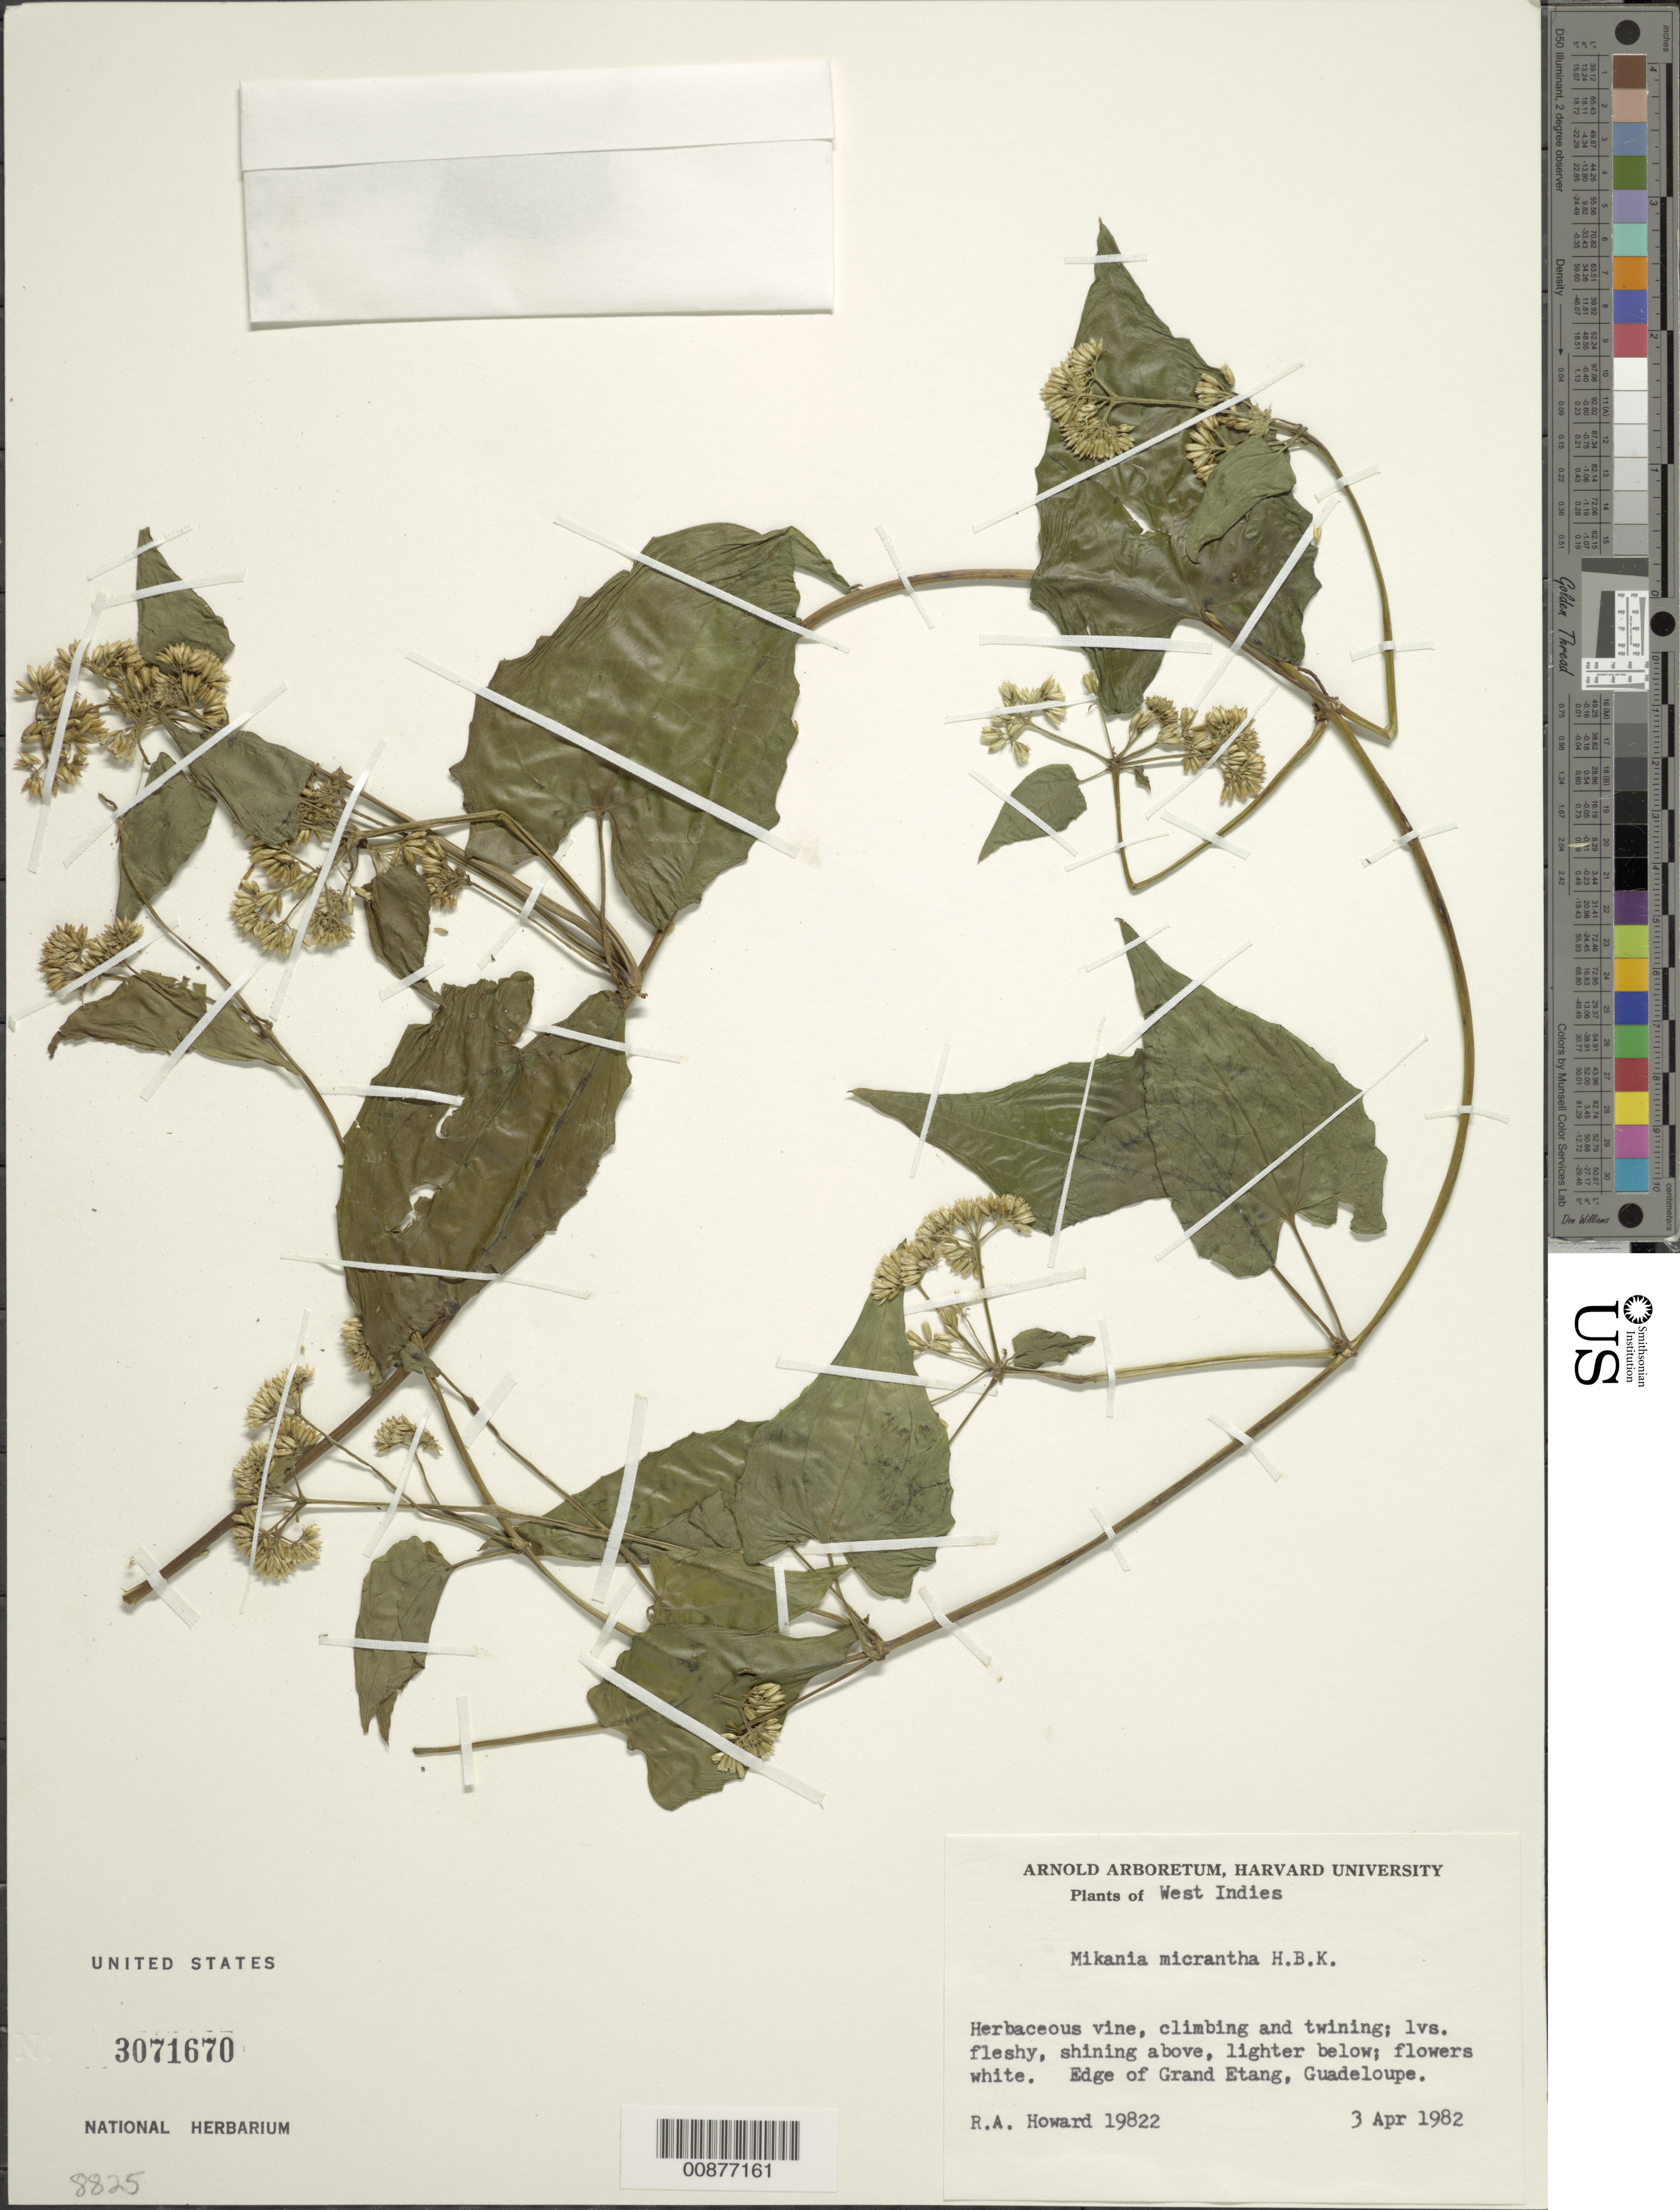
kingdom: Plantae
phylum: Tracheophyta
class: Magnoliopsida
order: Asterales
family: Asteraceae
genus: Mikania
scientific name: Mikania micrantha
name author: Kunth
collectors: R. A. Howard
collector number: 19822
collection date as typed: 03 Apr 1982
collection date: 1982-04-03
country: Guadeloupe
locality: Edge of Grand Etang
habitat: Edge of large pond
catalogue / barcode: US 3071670